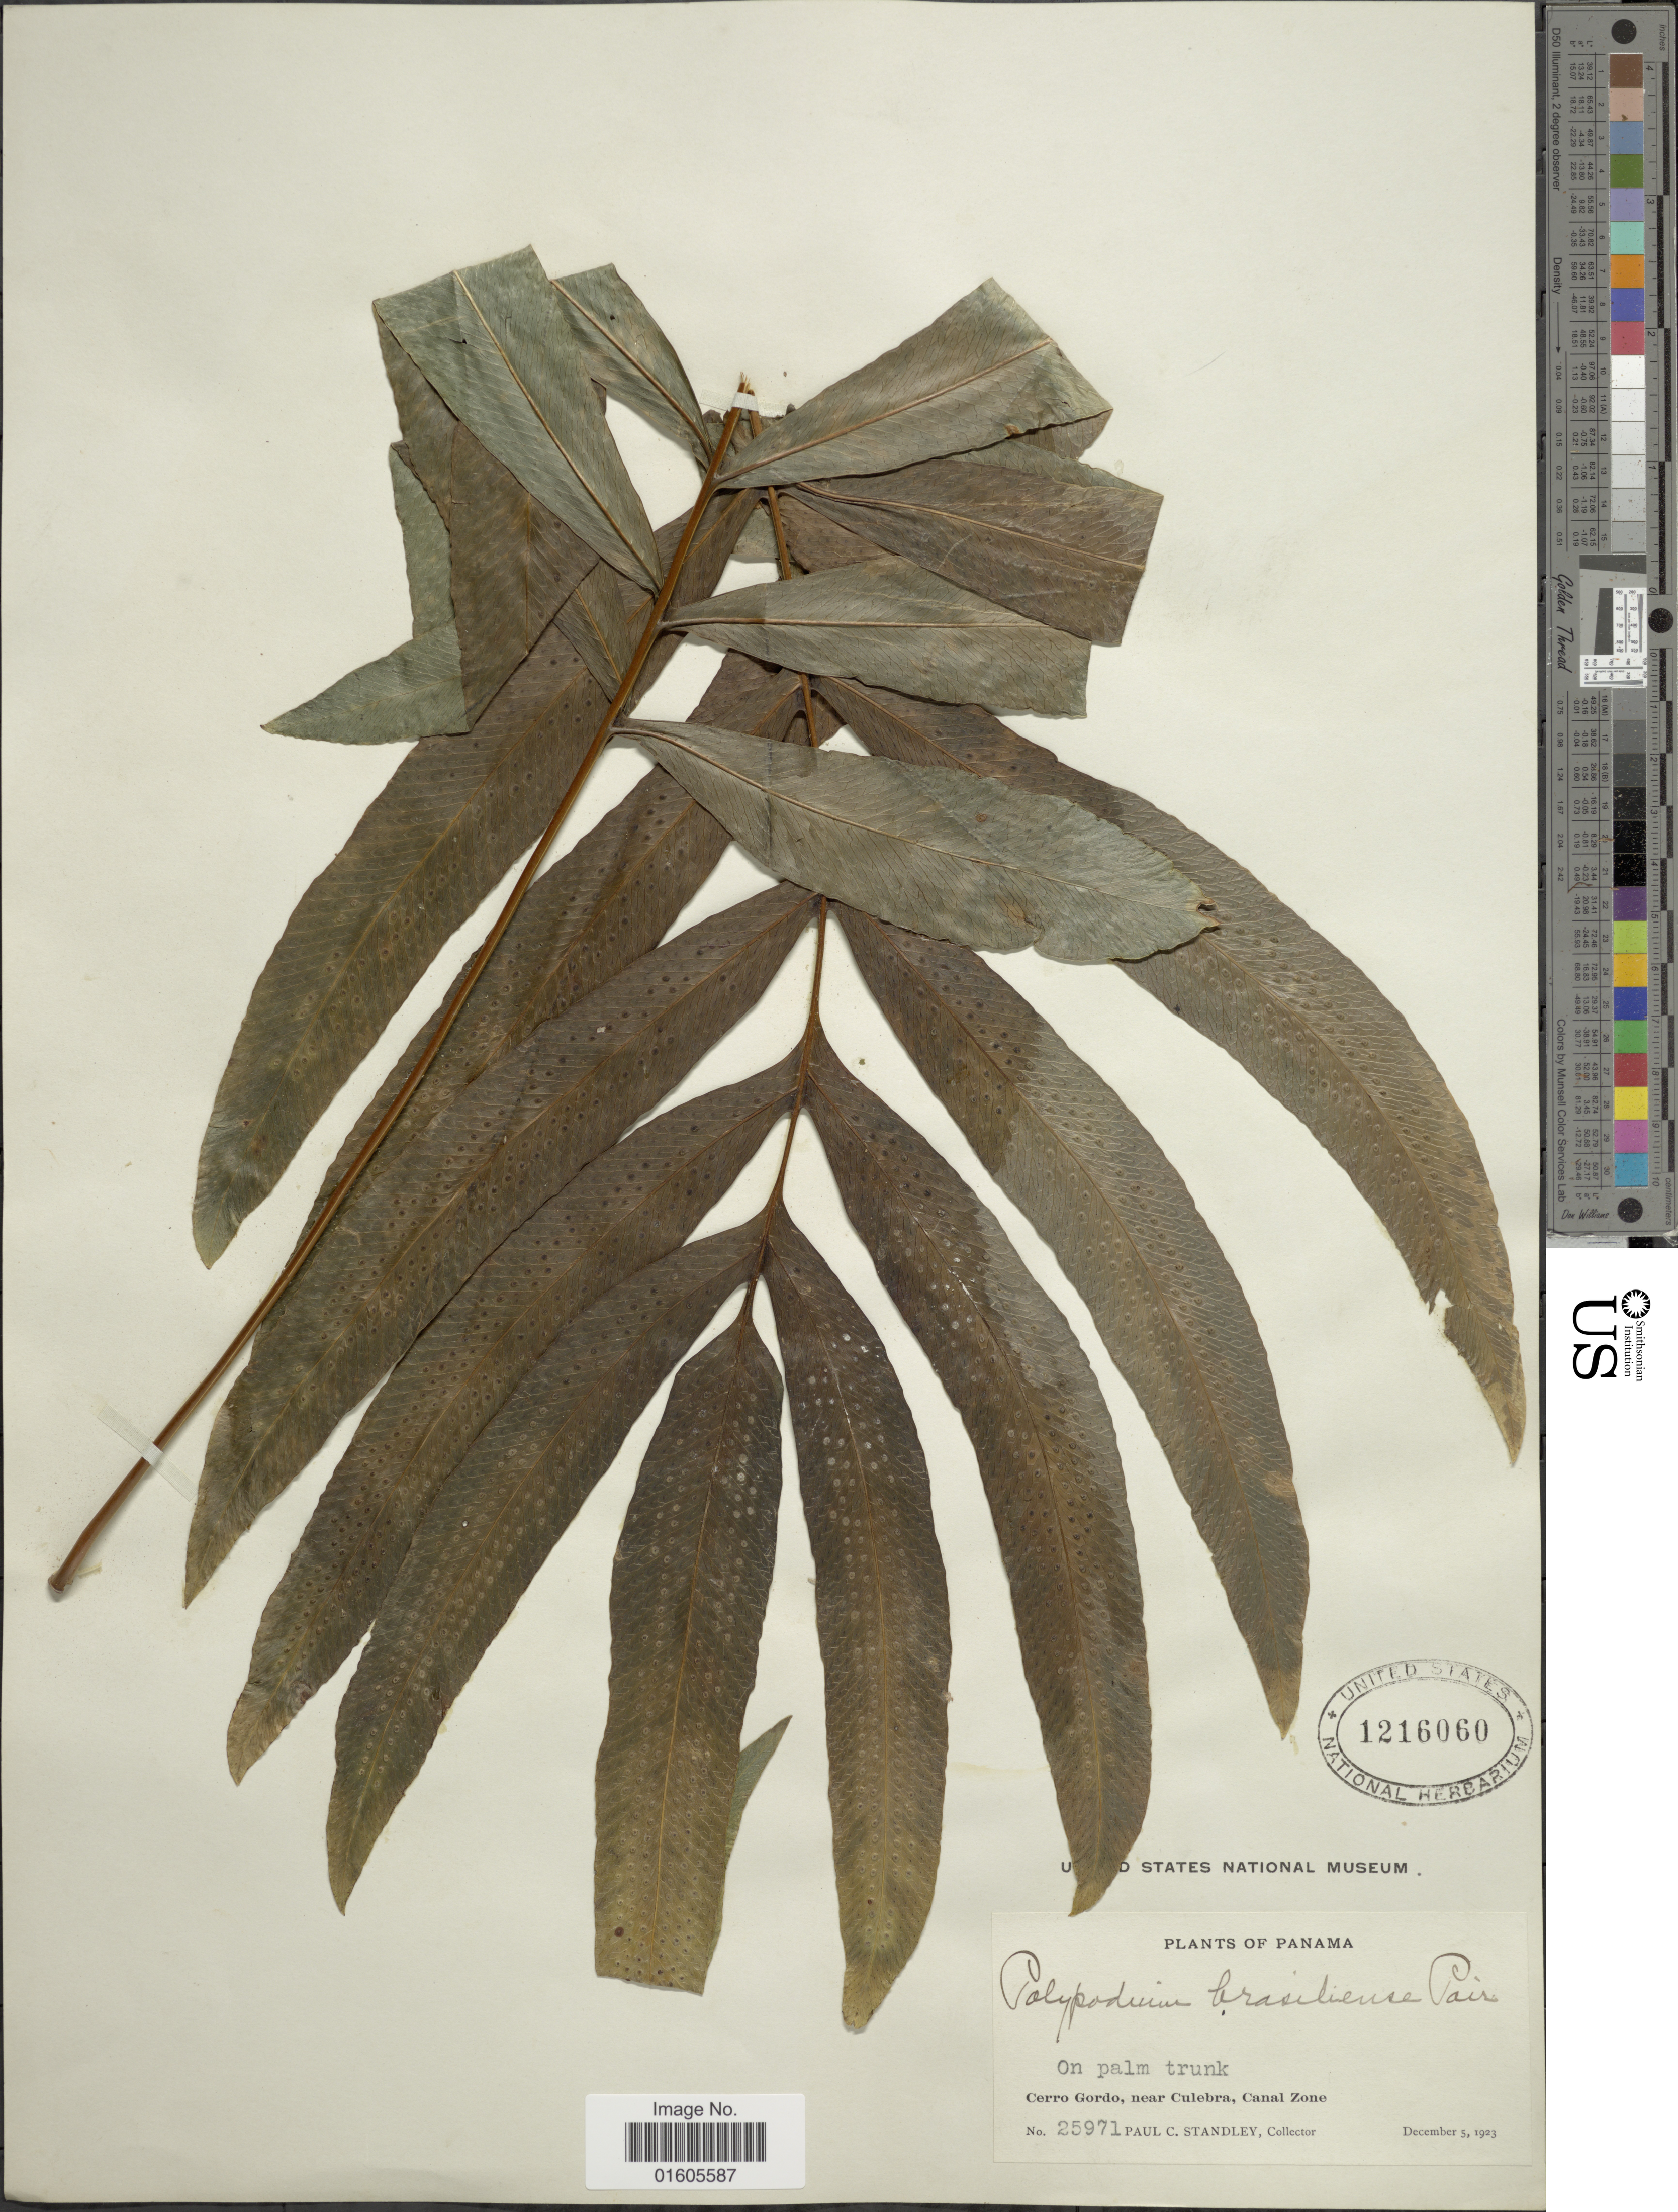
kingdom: Plantae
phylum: Tracheophyta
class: Polypodiopsida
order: Polypodiales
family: Polypodiaceae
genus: Serpocaulon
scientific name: Serpocaulon triseriale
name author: (Sw.) A.R. Sm.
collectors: P. C. Standley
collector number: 25971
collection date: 1923-12-05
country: Panama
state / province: Colón / Panamá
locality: On palm runk, Cerro Gordo, near Culebra, Canal Zone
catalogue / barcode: US 1216060